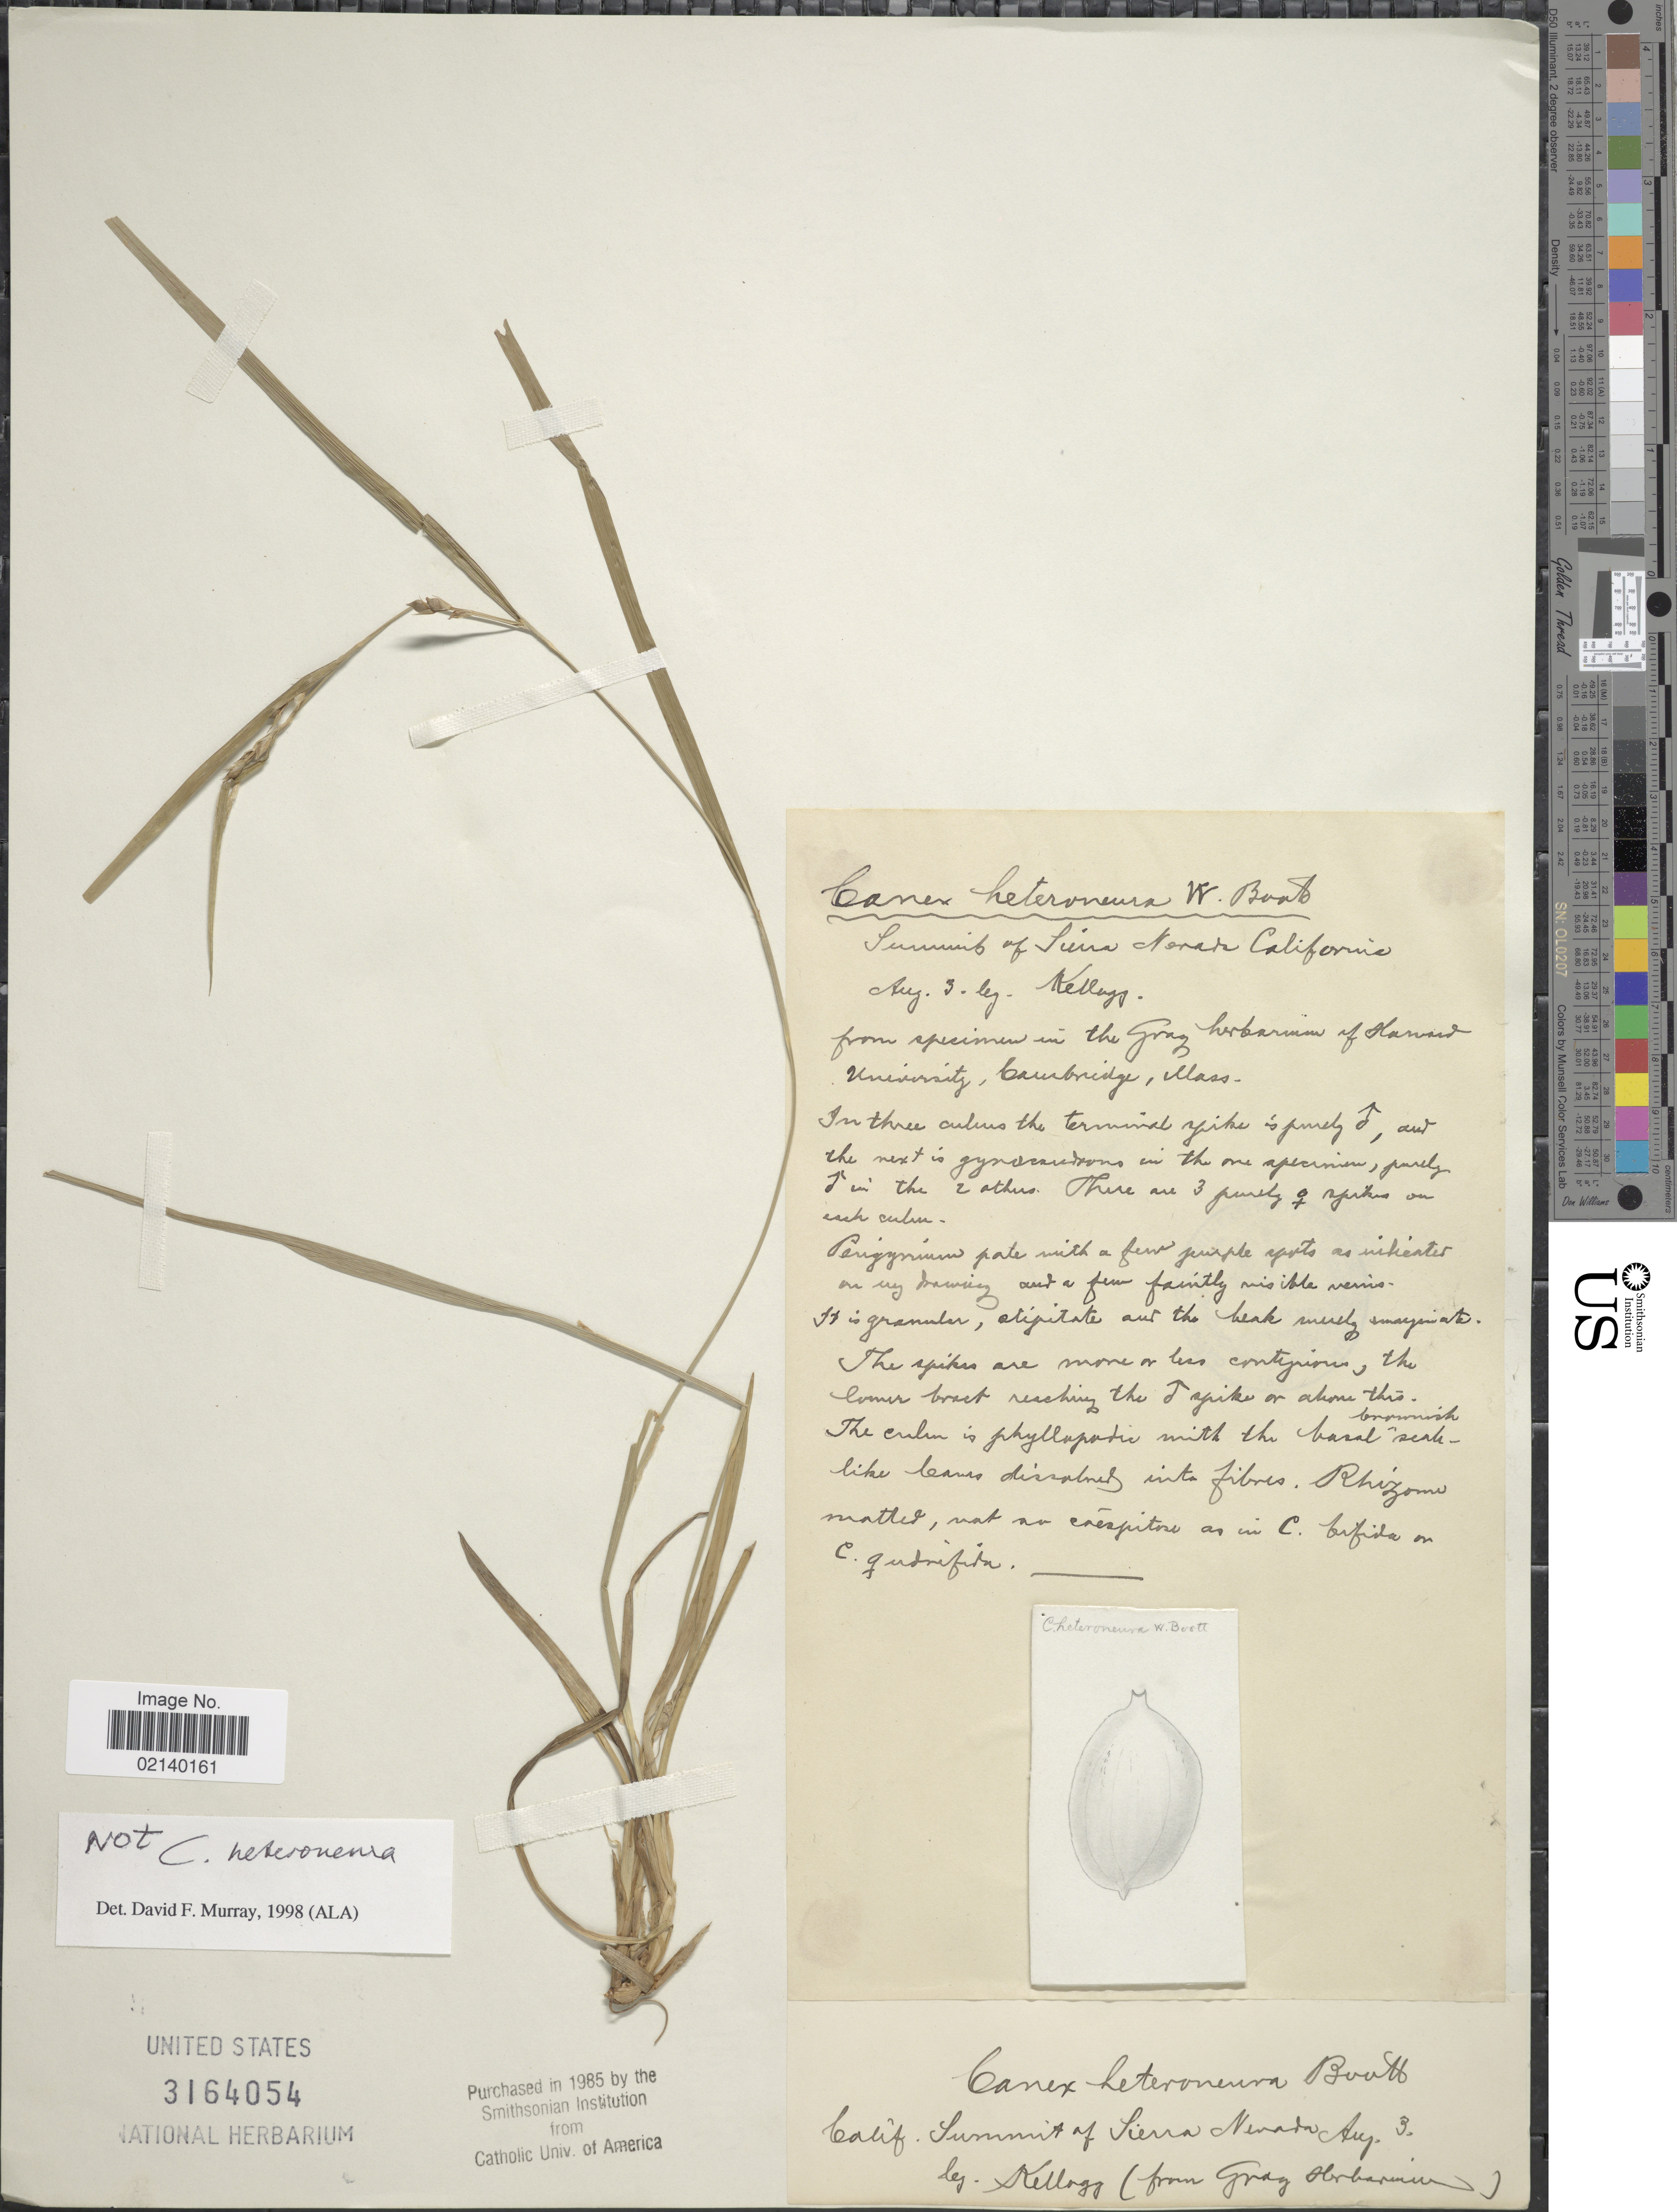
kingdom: Plantae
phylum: Tracheophyta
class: Liliopsida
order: Poales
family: Cyperaceae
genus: Carex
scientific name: Carex sp.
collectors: -- Kellogg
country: United States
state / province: California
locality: Summit of Sierra Nevada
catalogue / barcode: US 3164054